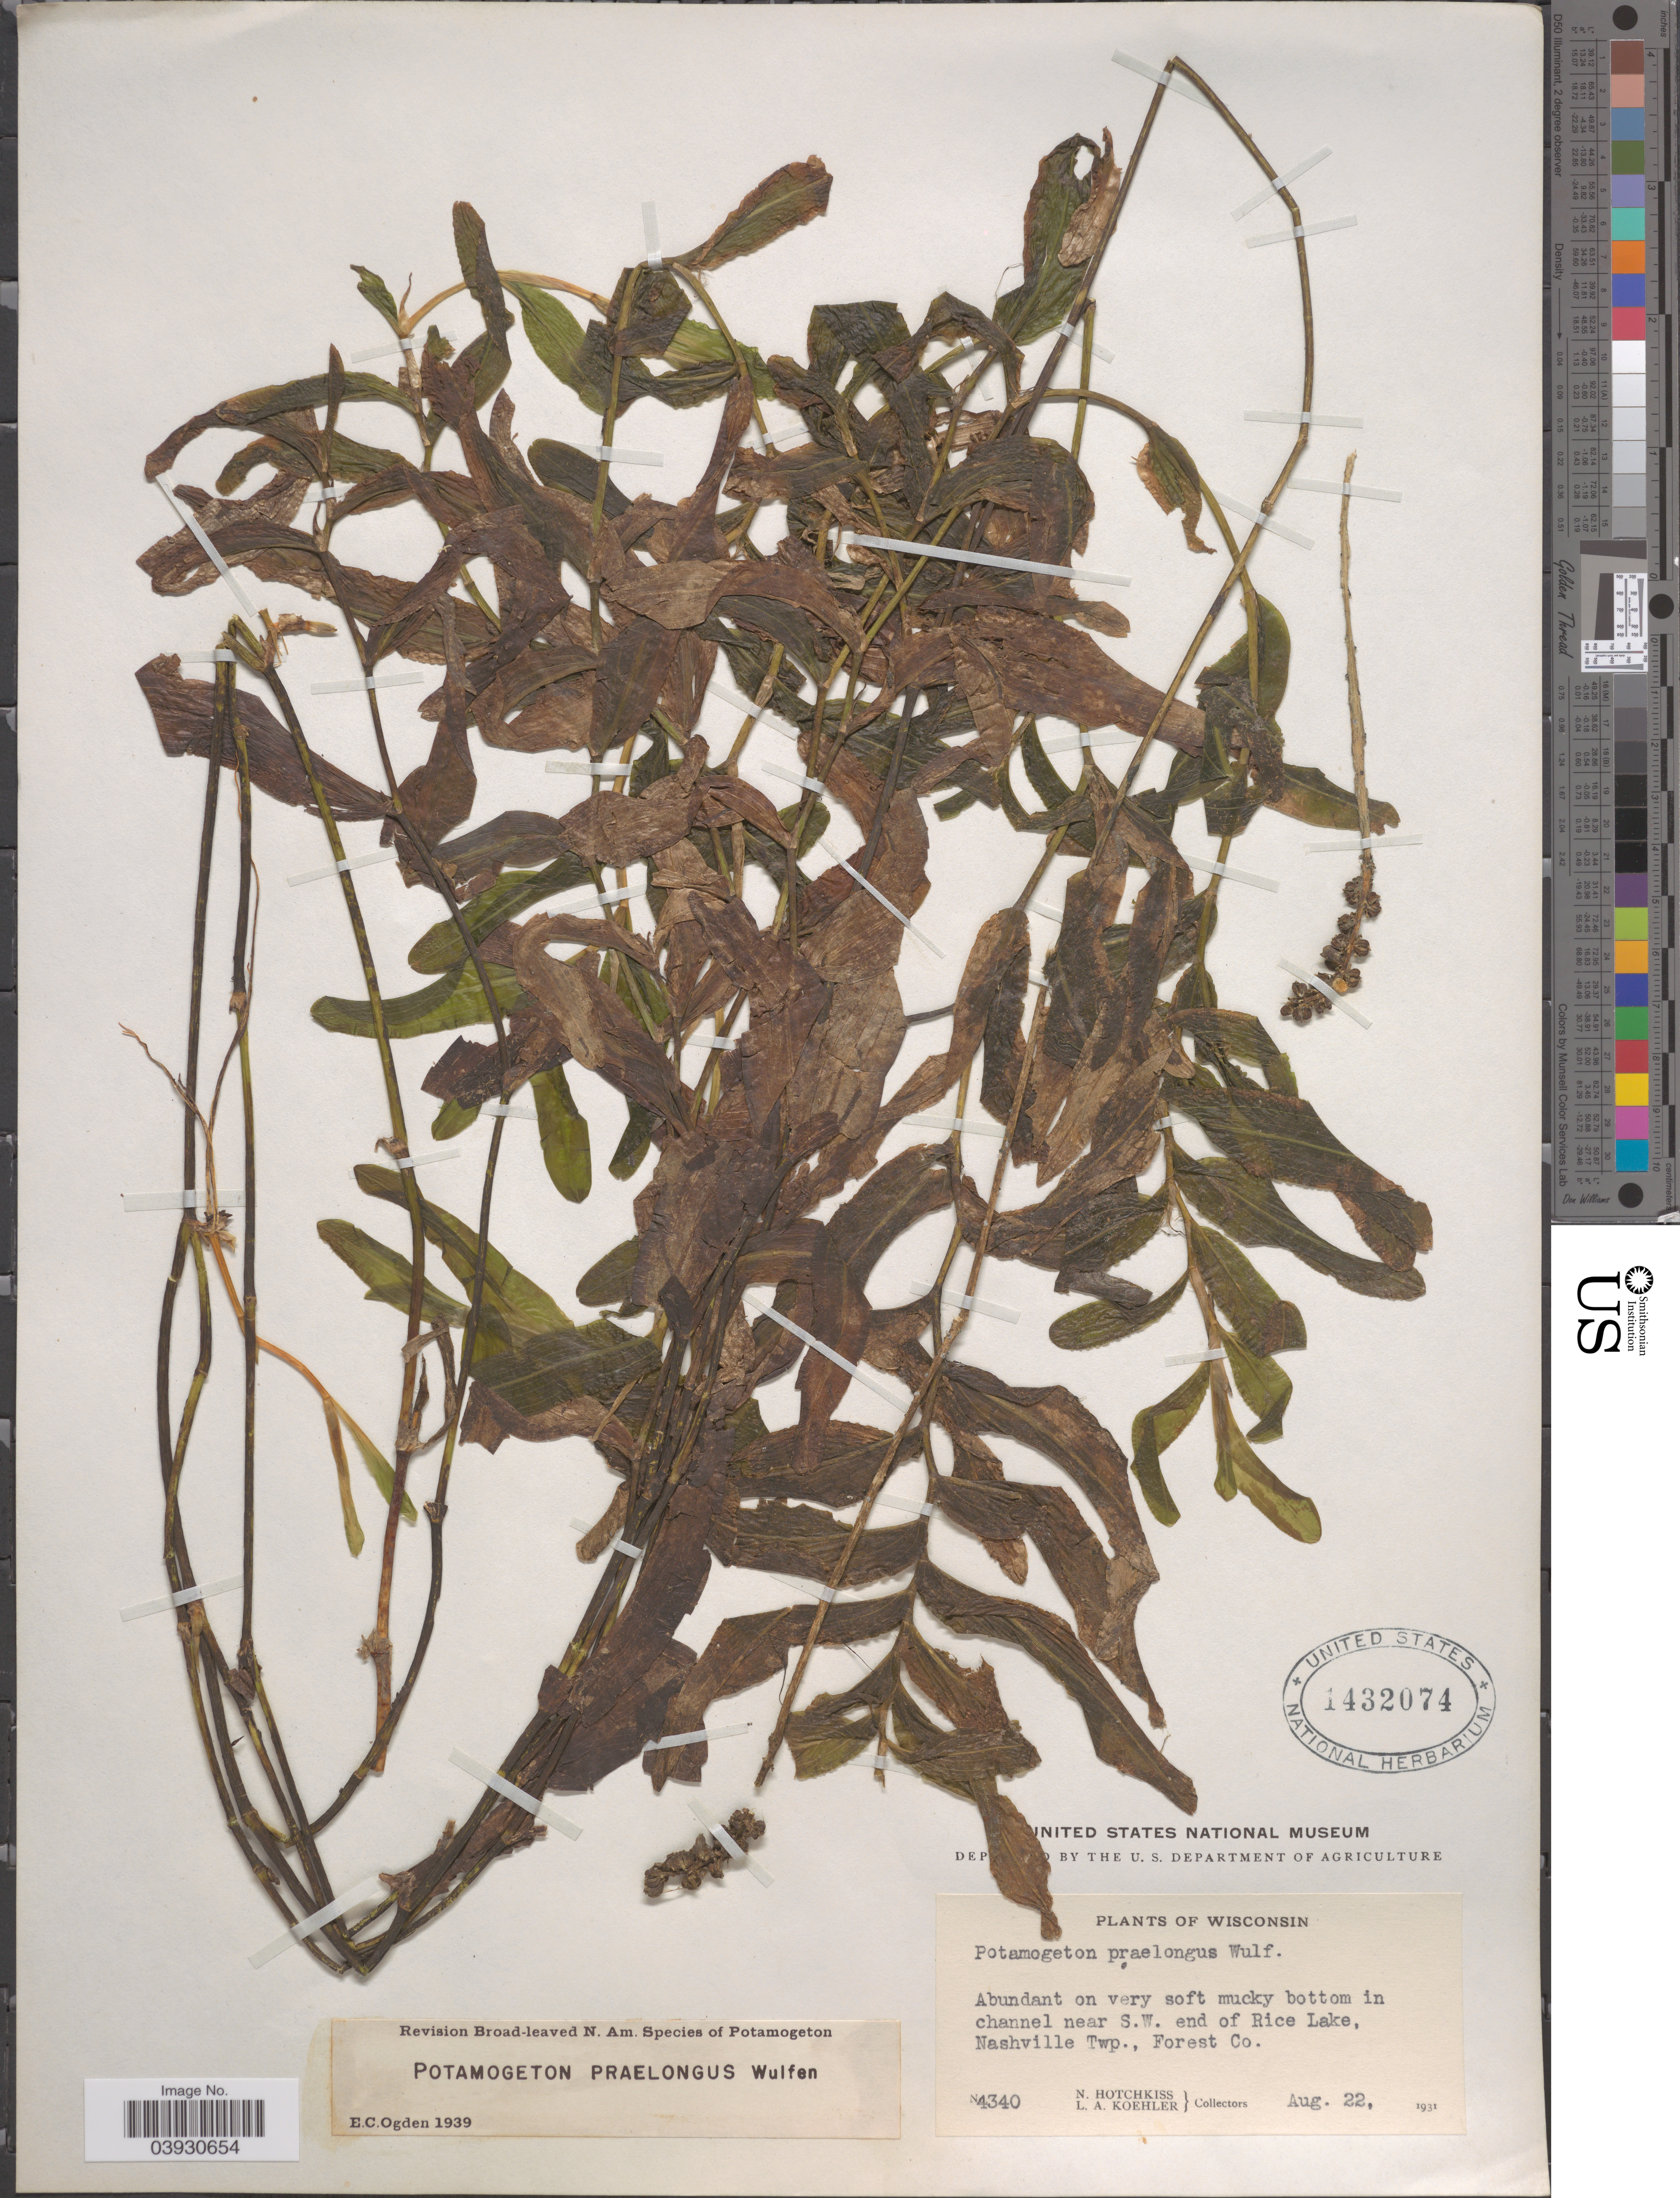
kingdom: Plantae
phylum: Tracheophyta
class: Liliopsida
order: Alismatales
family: Potamogetonaceae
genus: Potamogeton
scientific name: Potamogeton praelongus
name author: Wulfen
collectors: N. Hotchkiss & L. Koehler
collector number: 4340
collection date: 1931-08-22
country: United States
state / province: Wisconsin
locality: On very soft mucky bottom in channel near S.W. end of Rice Lake, Nashville Twp., Forest Co.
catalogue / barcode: US 1432074